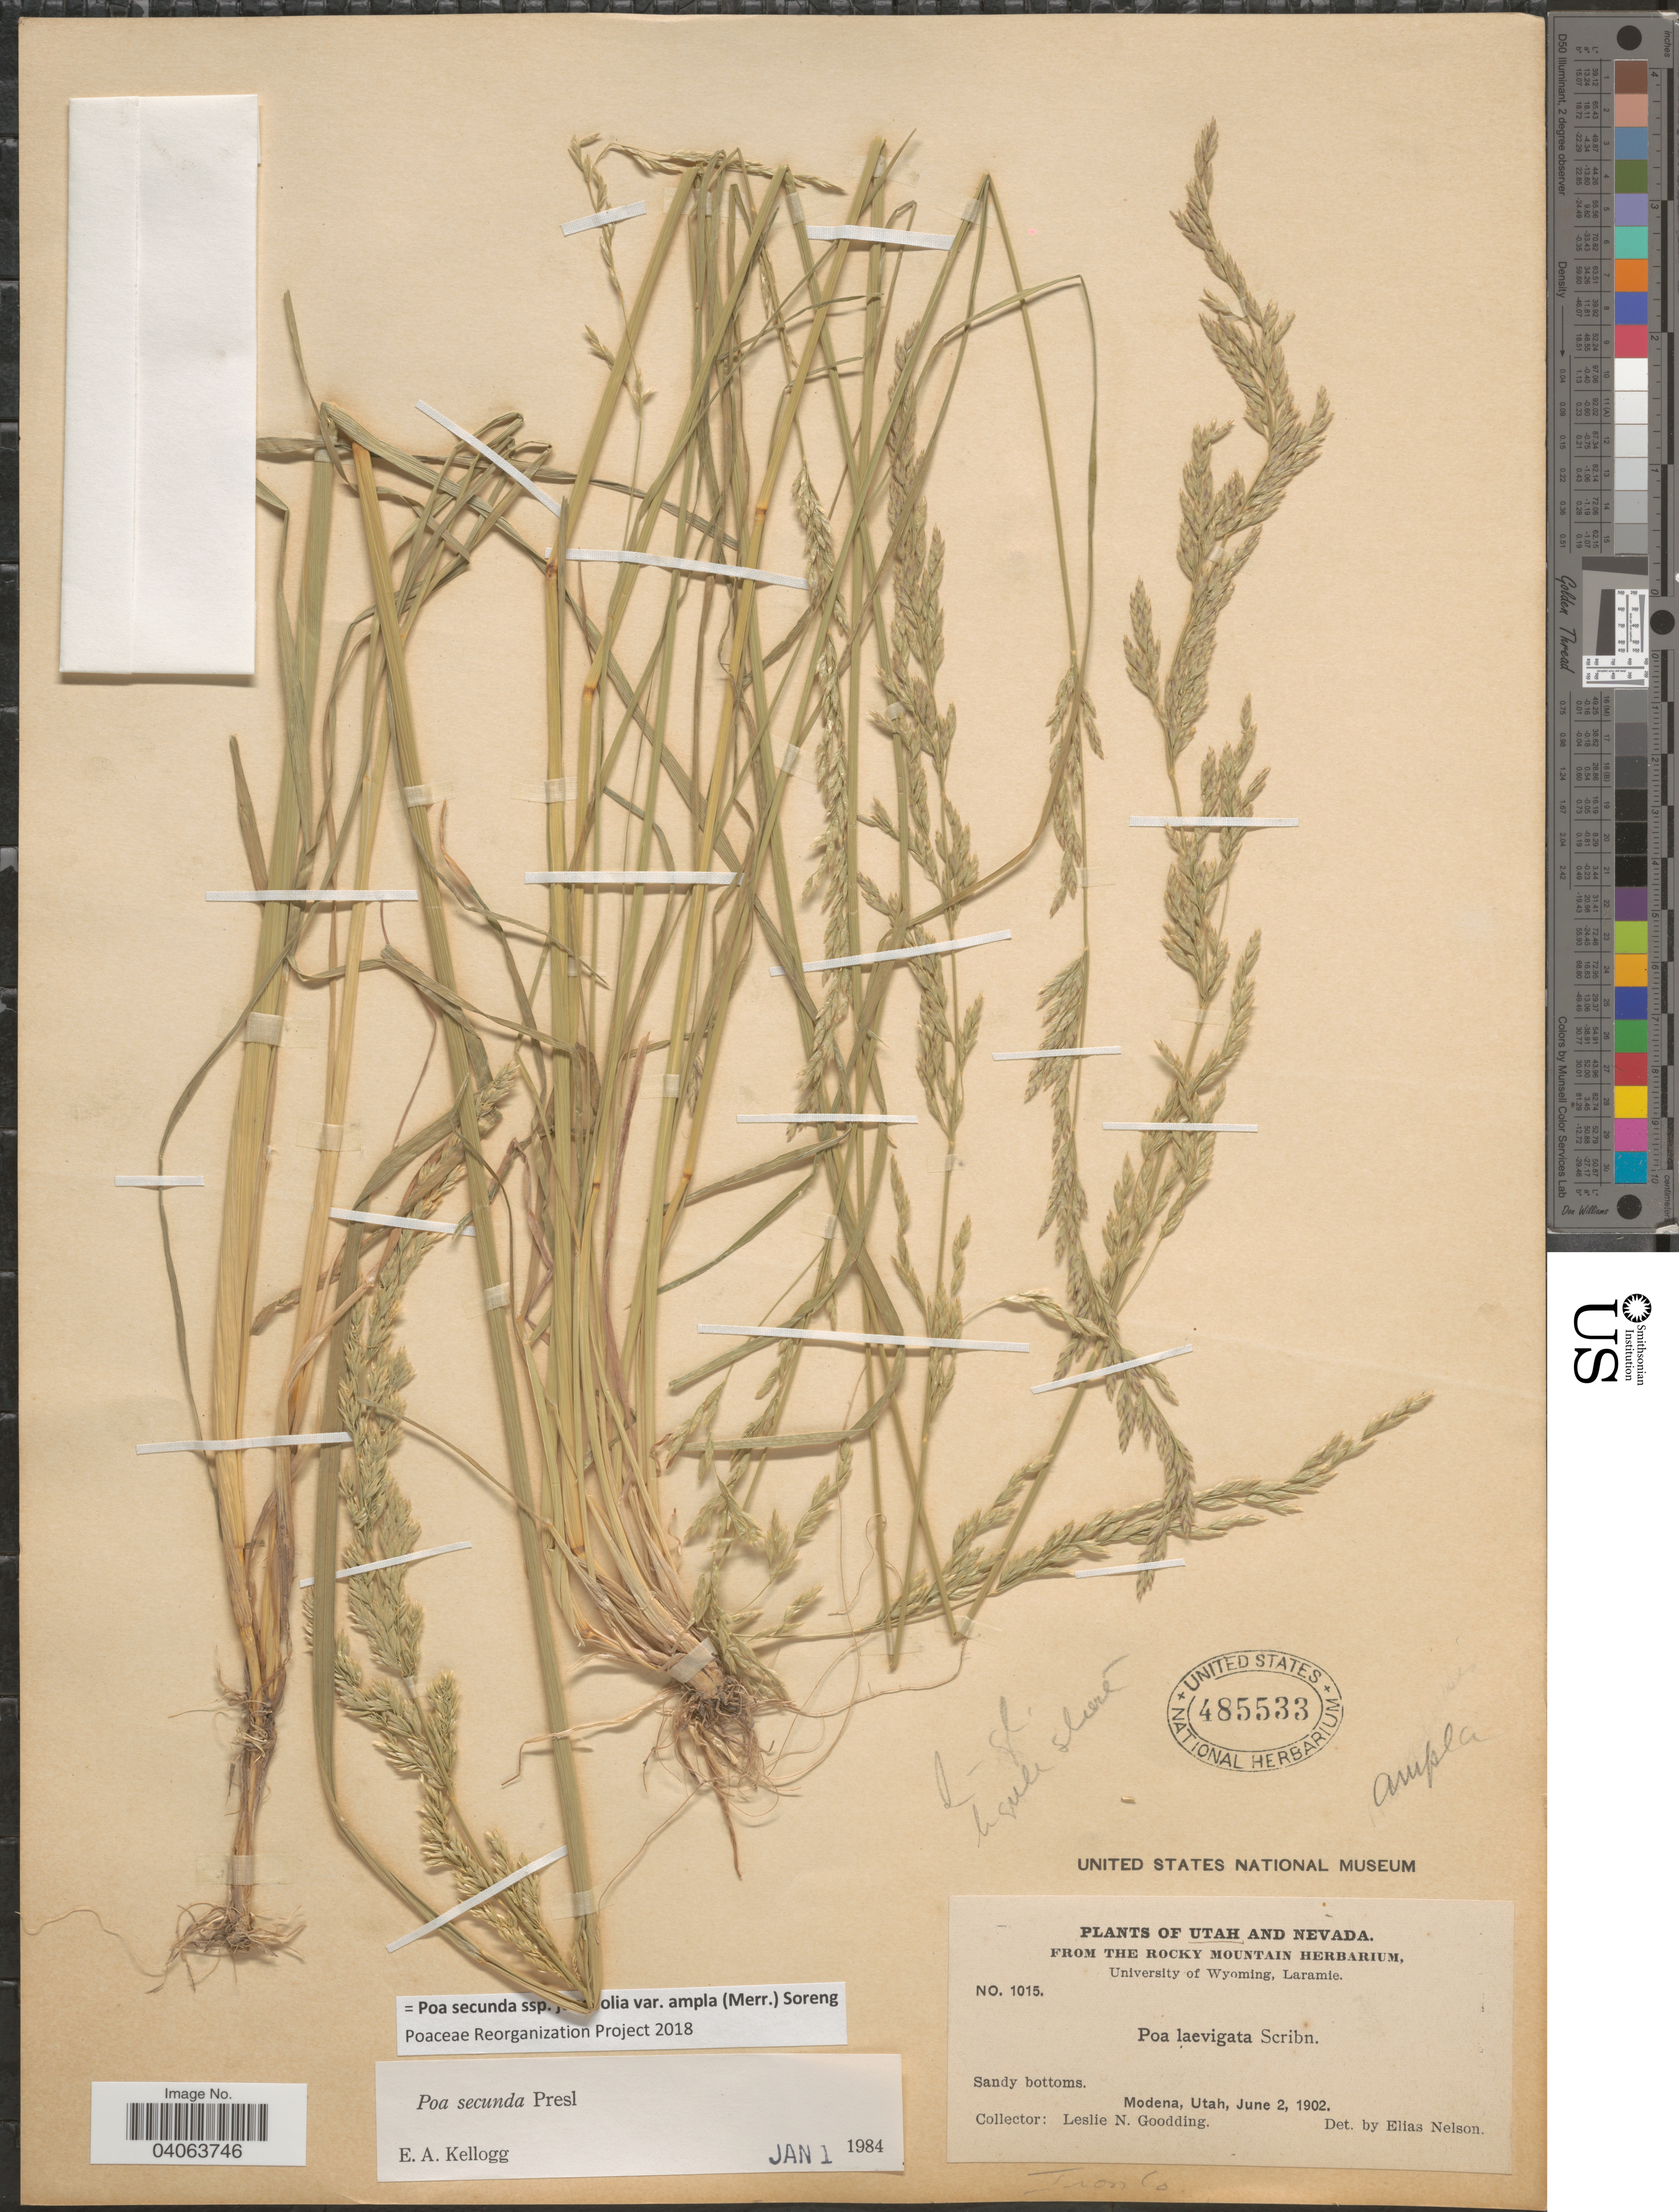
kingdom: Plantae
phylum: Tracheophyta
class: Liliopsida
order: Poales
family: Poaceae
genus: Poa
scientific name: Poa secunda subsp. juncifolia var. ampla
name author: (Merr.) Soreng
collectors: L. N. Goodding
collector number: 1015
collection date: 1902-06-02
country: United States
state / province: Utah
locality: Sandy bottoms. Modena.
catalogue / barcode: US 485533